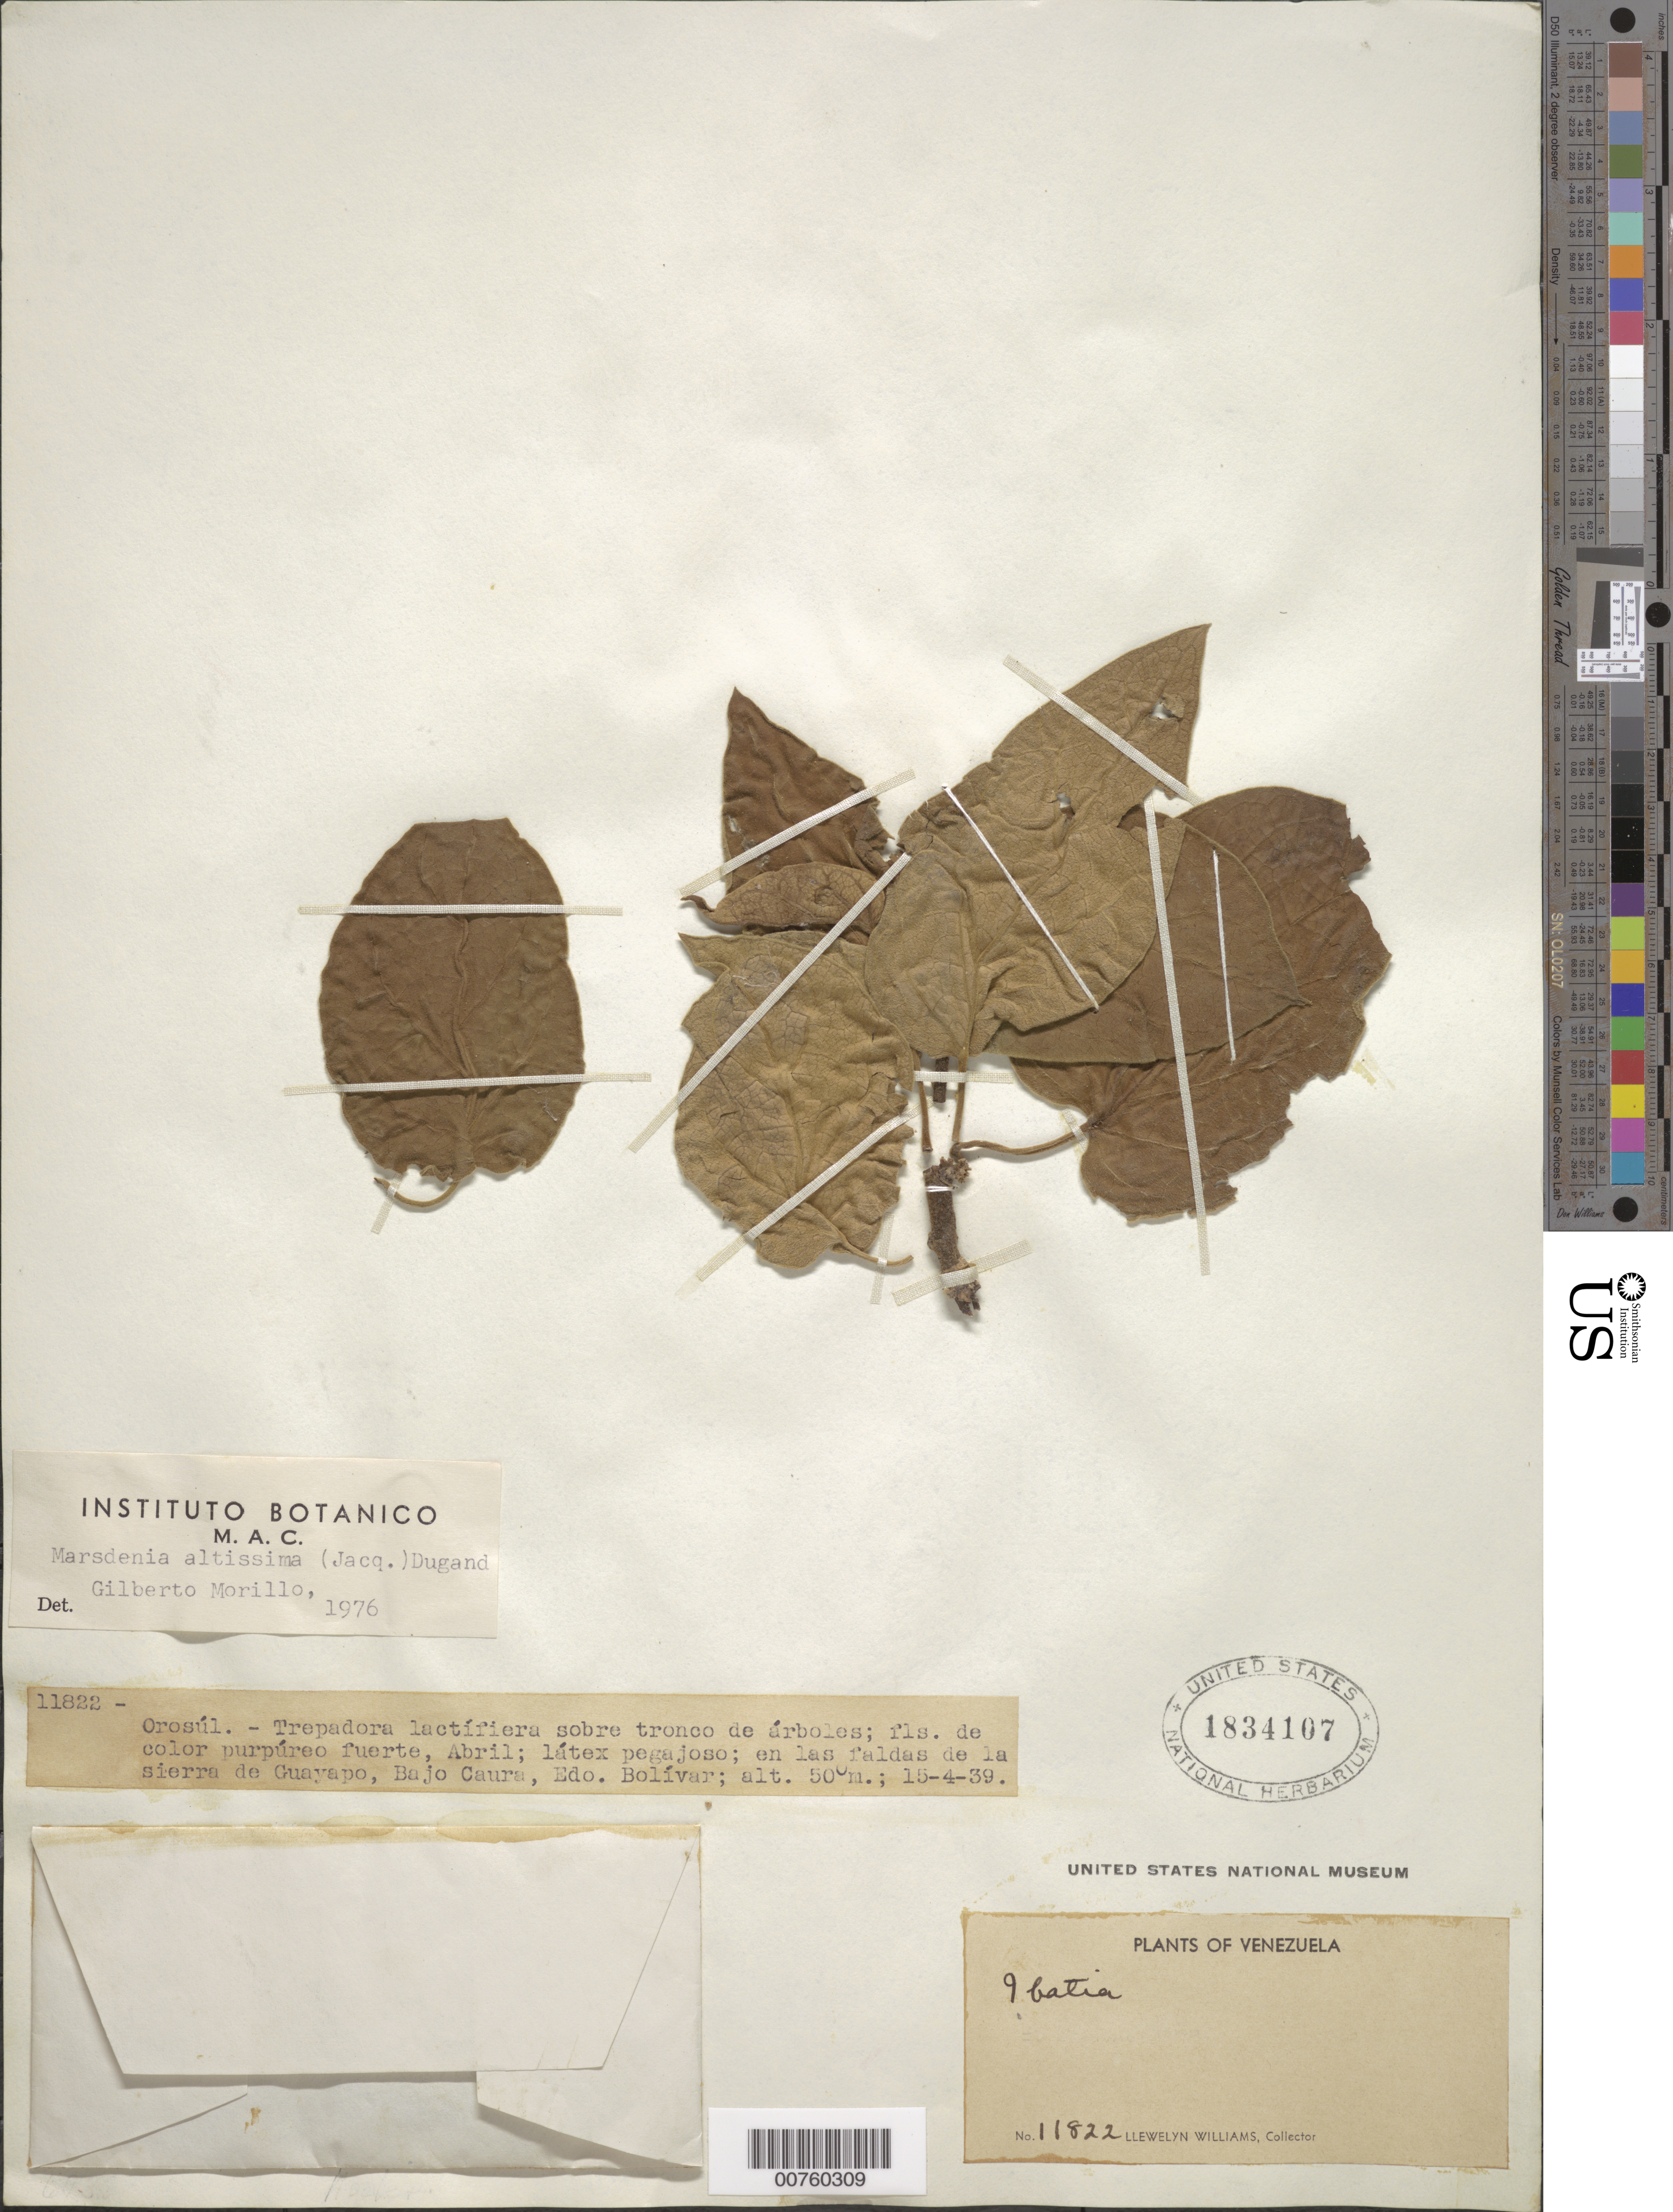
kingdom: Plantae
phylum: Tracheophyta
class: Magnoliopsida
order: Gentianales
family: Apocynaceae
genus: Marsdenia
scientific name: Marsdenia altissima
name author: (Jacq.) Dugand G.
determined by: Morillo, G. N.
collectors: Ll. Williams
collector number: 11822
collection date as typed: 15-Apr-39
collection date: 1939-04-15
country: Venezuela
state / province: Bolívar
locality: Guayapo, Bajo Caura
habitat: Faldas en la sierra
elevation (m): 500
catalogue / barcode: US 1834107